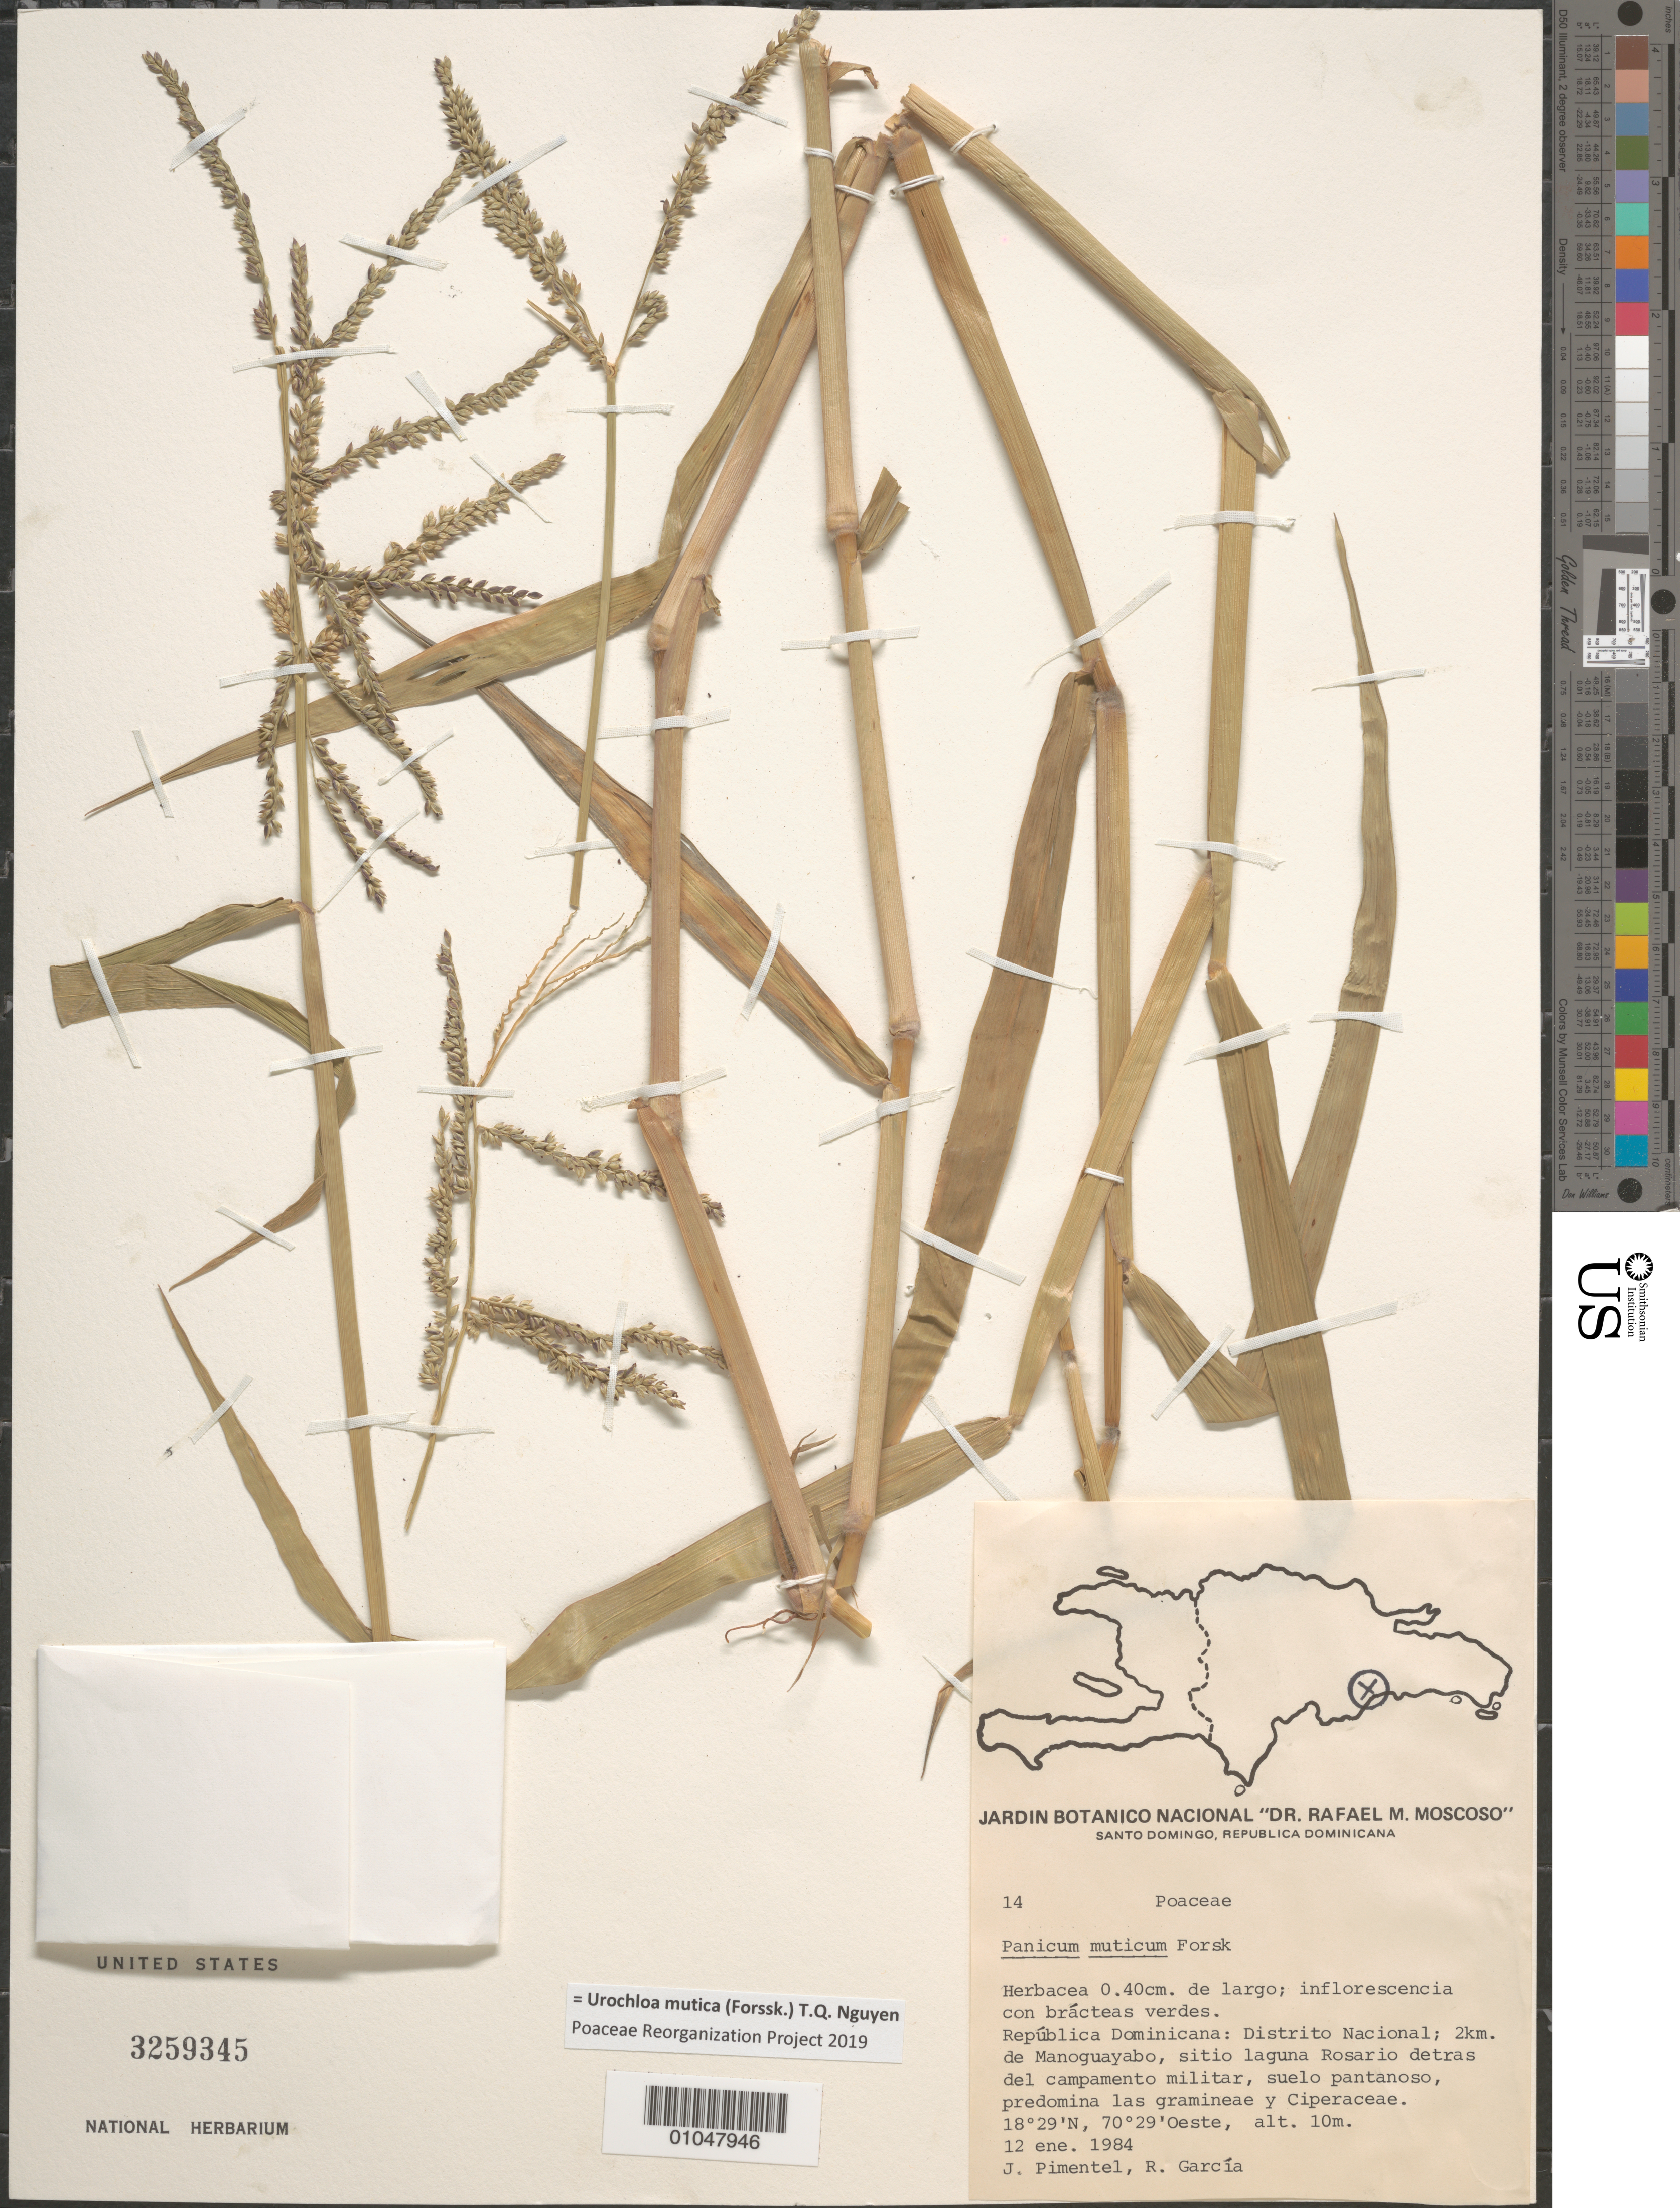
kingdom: Plantae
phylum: Tracheophyta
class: Liliopsida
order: Poales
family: Poaceae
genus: Panicum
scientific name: Panicum muticum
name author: Forssk.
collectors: J. Pimentel & R. G. García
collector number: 14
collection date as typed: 12 Jan 1984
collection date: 1984-01-12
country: Dominican Republic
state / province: Distrito Nacional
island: Hispaniola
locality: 2 km de Manoguayabo, near lake Rosario, behind the army camp, swampy ground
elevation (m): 10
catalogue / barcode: US 3259345